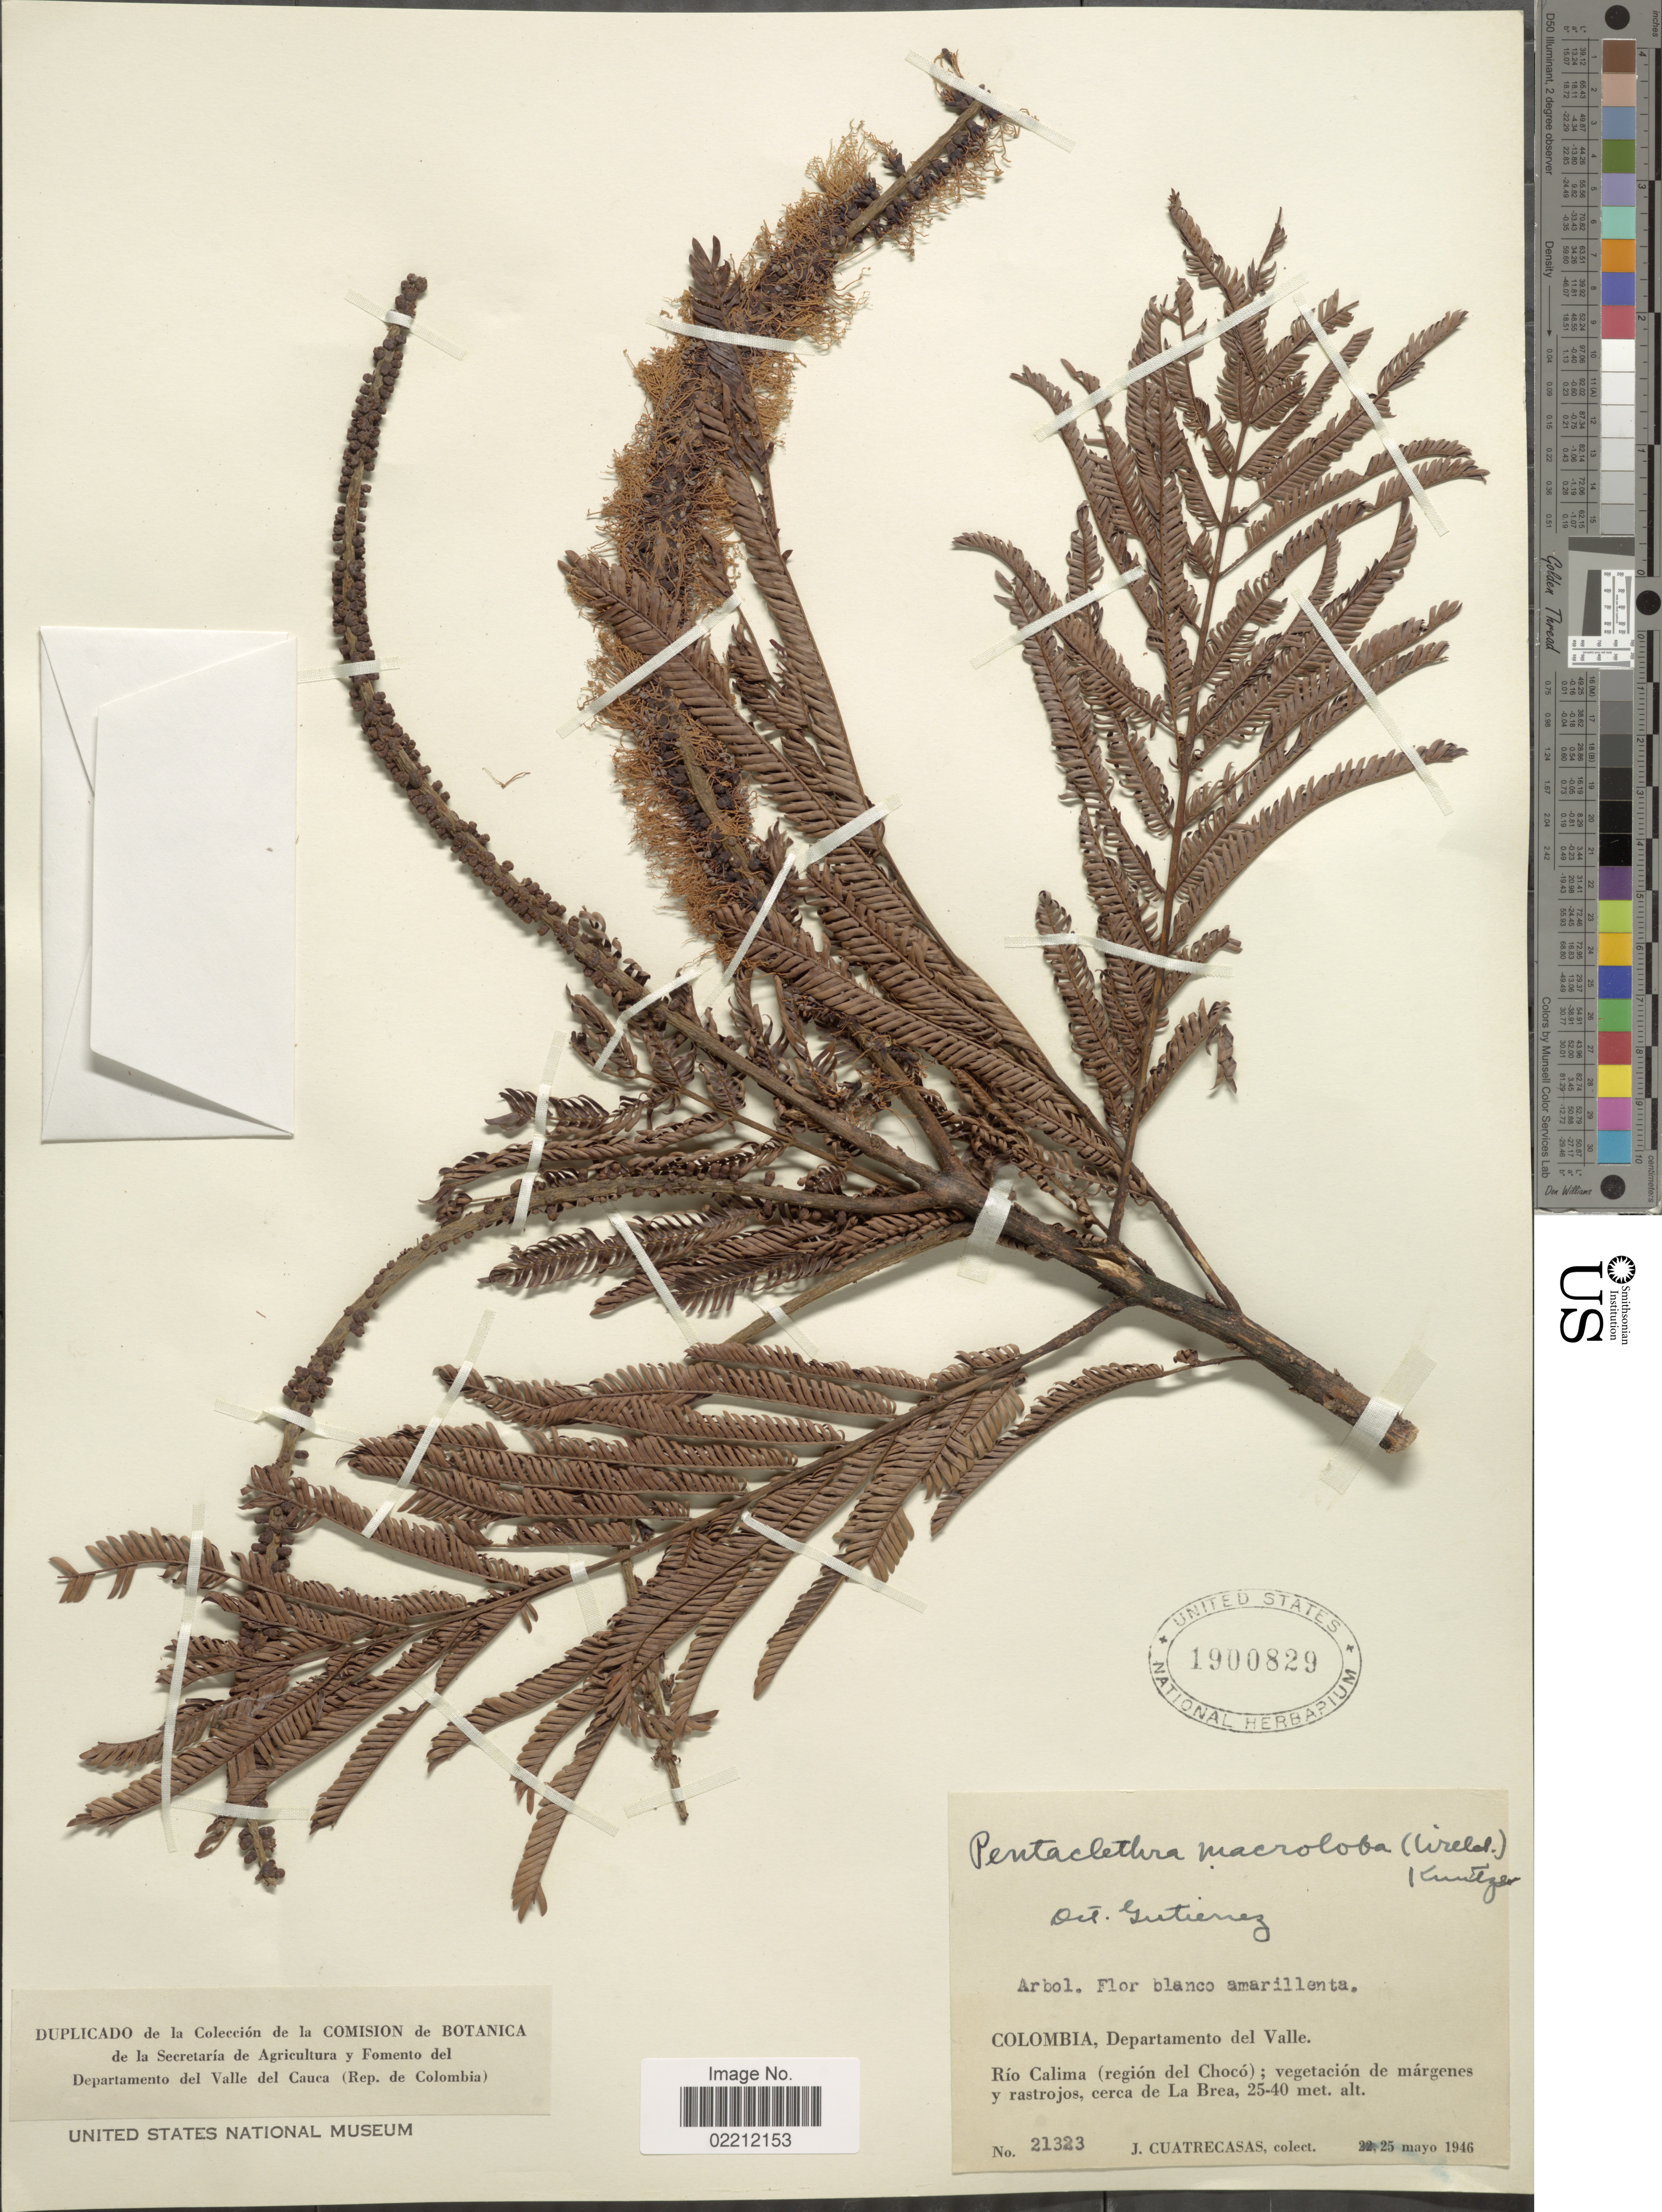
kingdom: Plantae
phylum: Tracheophyta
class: Magnoliopsida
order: Fabales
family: Fabaceae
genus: Pentaclethra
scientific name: Pentaclethra macroloba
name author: (Willd.) Kuntze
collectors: J. Cuatrecasas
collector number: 21323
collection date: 1946-05-25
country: Colombia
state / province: Valle del Cauca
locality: Colombia, Departamento del Valle. Rio Calima (Region del Choco), cerca de La Brea.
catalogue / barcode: US 1900829